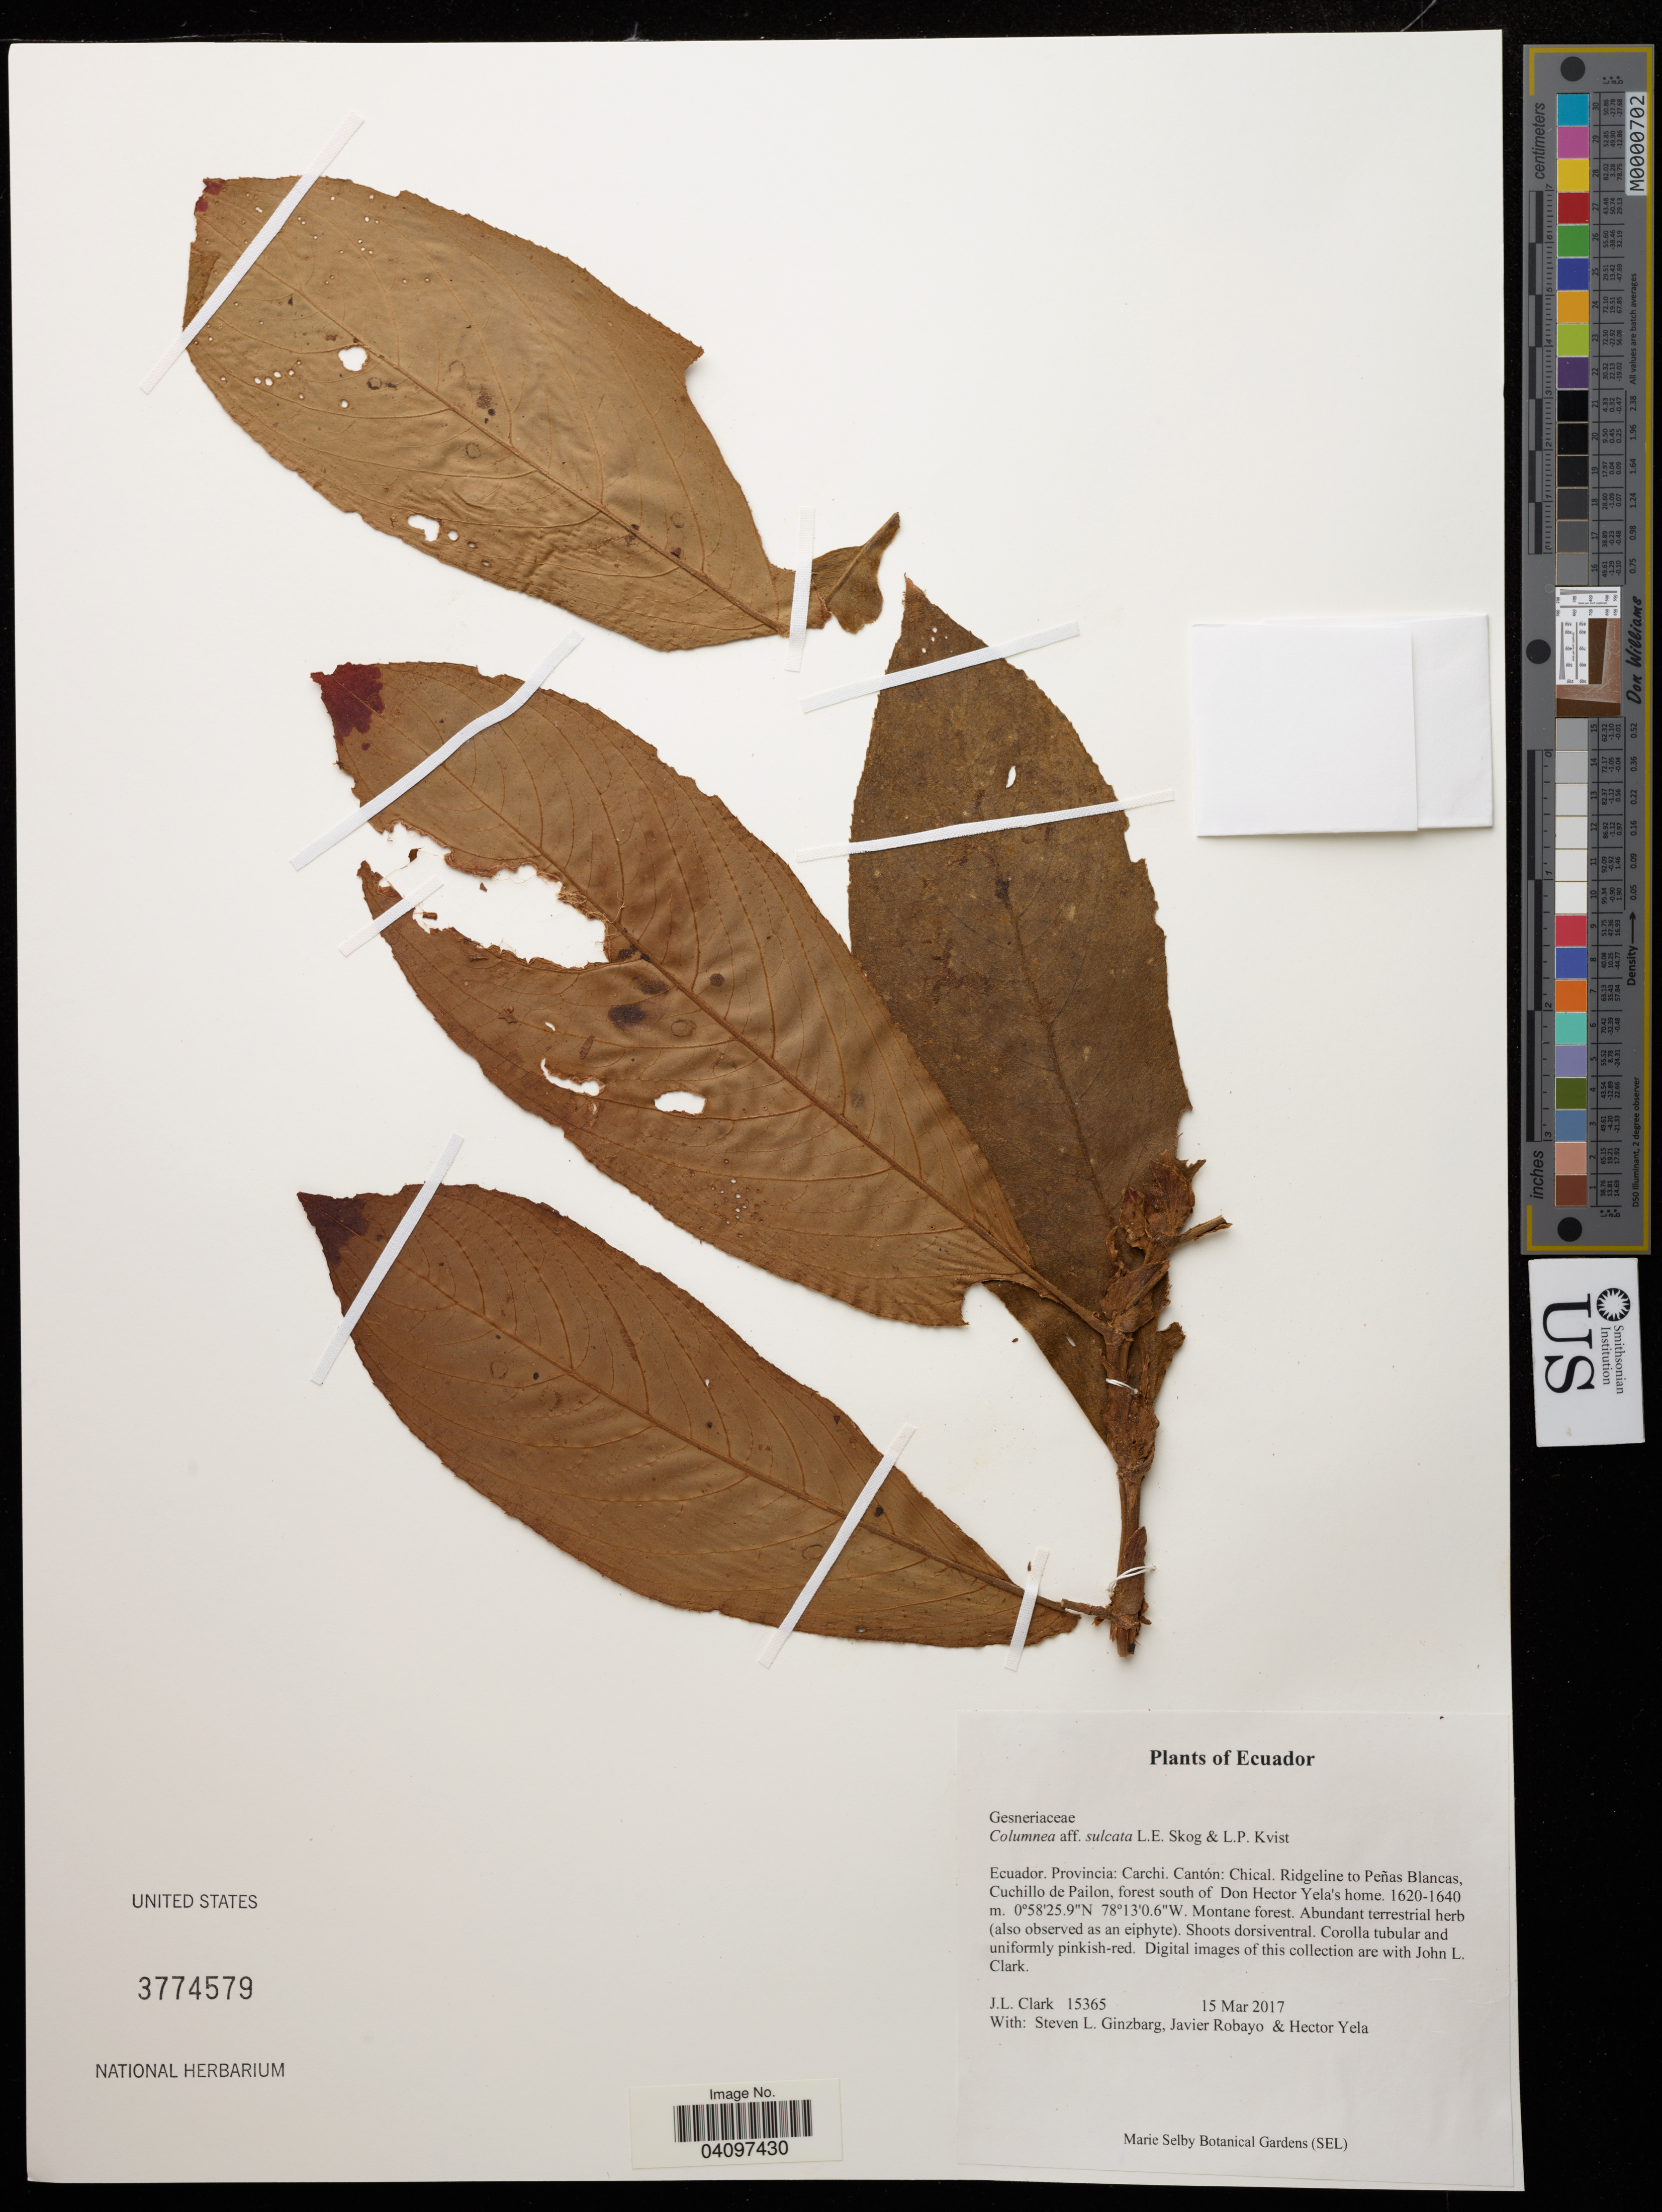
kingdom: Plantae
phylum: Tracheophyta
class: Magnoliopsida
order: Lamiales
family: Gesneriaceae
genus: Columnea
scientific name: Columnea sulcata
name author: L.E. Skog & L.P. Kvist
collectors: J. Clark, S. Ginzbarg & J. Robayo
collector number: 15365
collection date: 2017-03-15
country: Ecuador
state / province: Carchi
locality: Ecuador. Chical. Ridgeline to Penas Blancas, Cuchillo de Pailon, forest south of Don Hector Yela's home.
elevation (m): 1620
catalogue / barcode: US 3774579